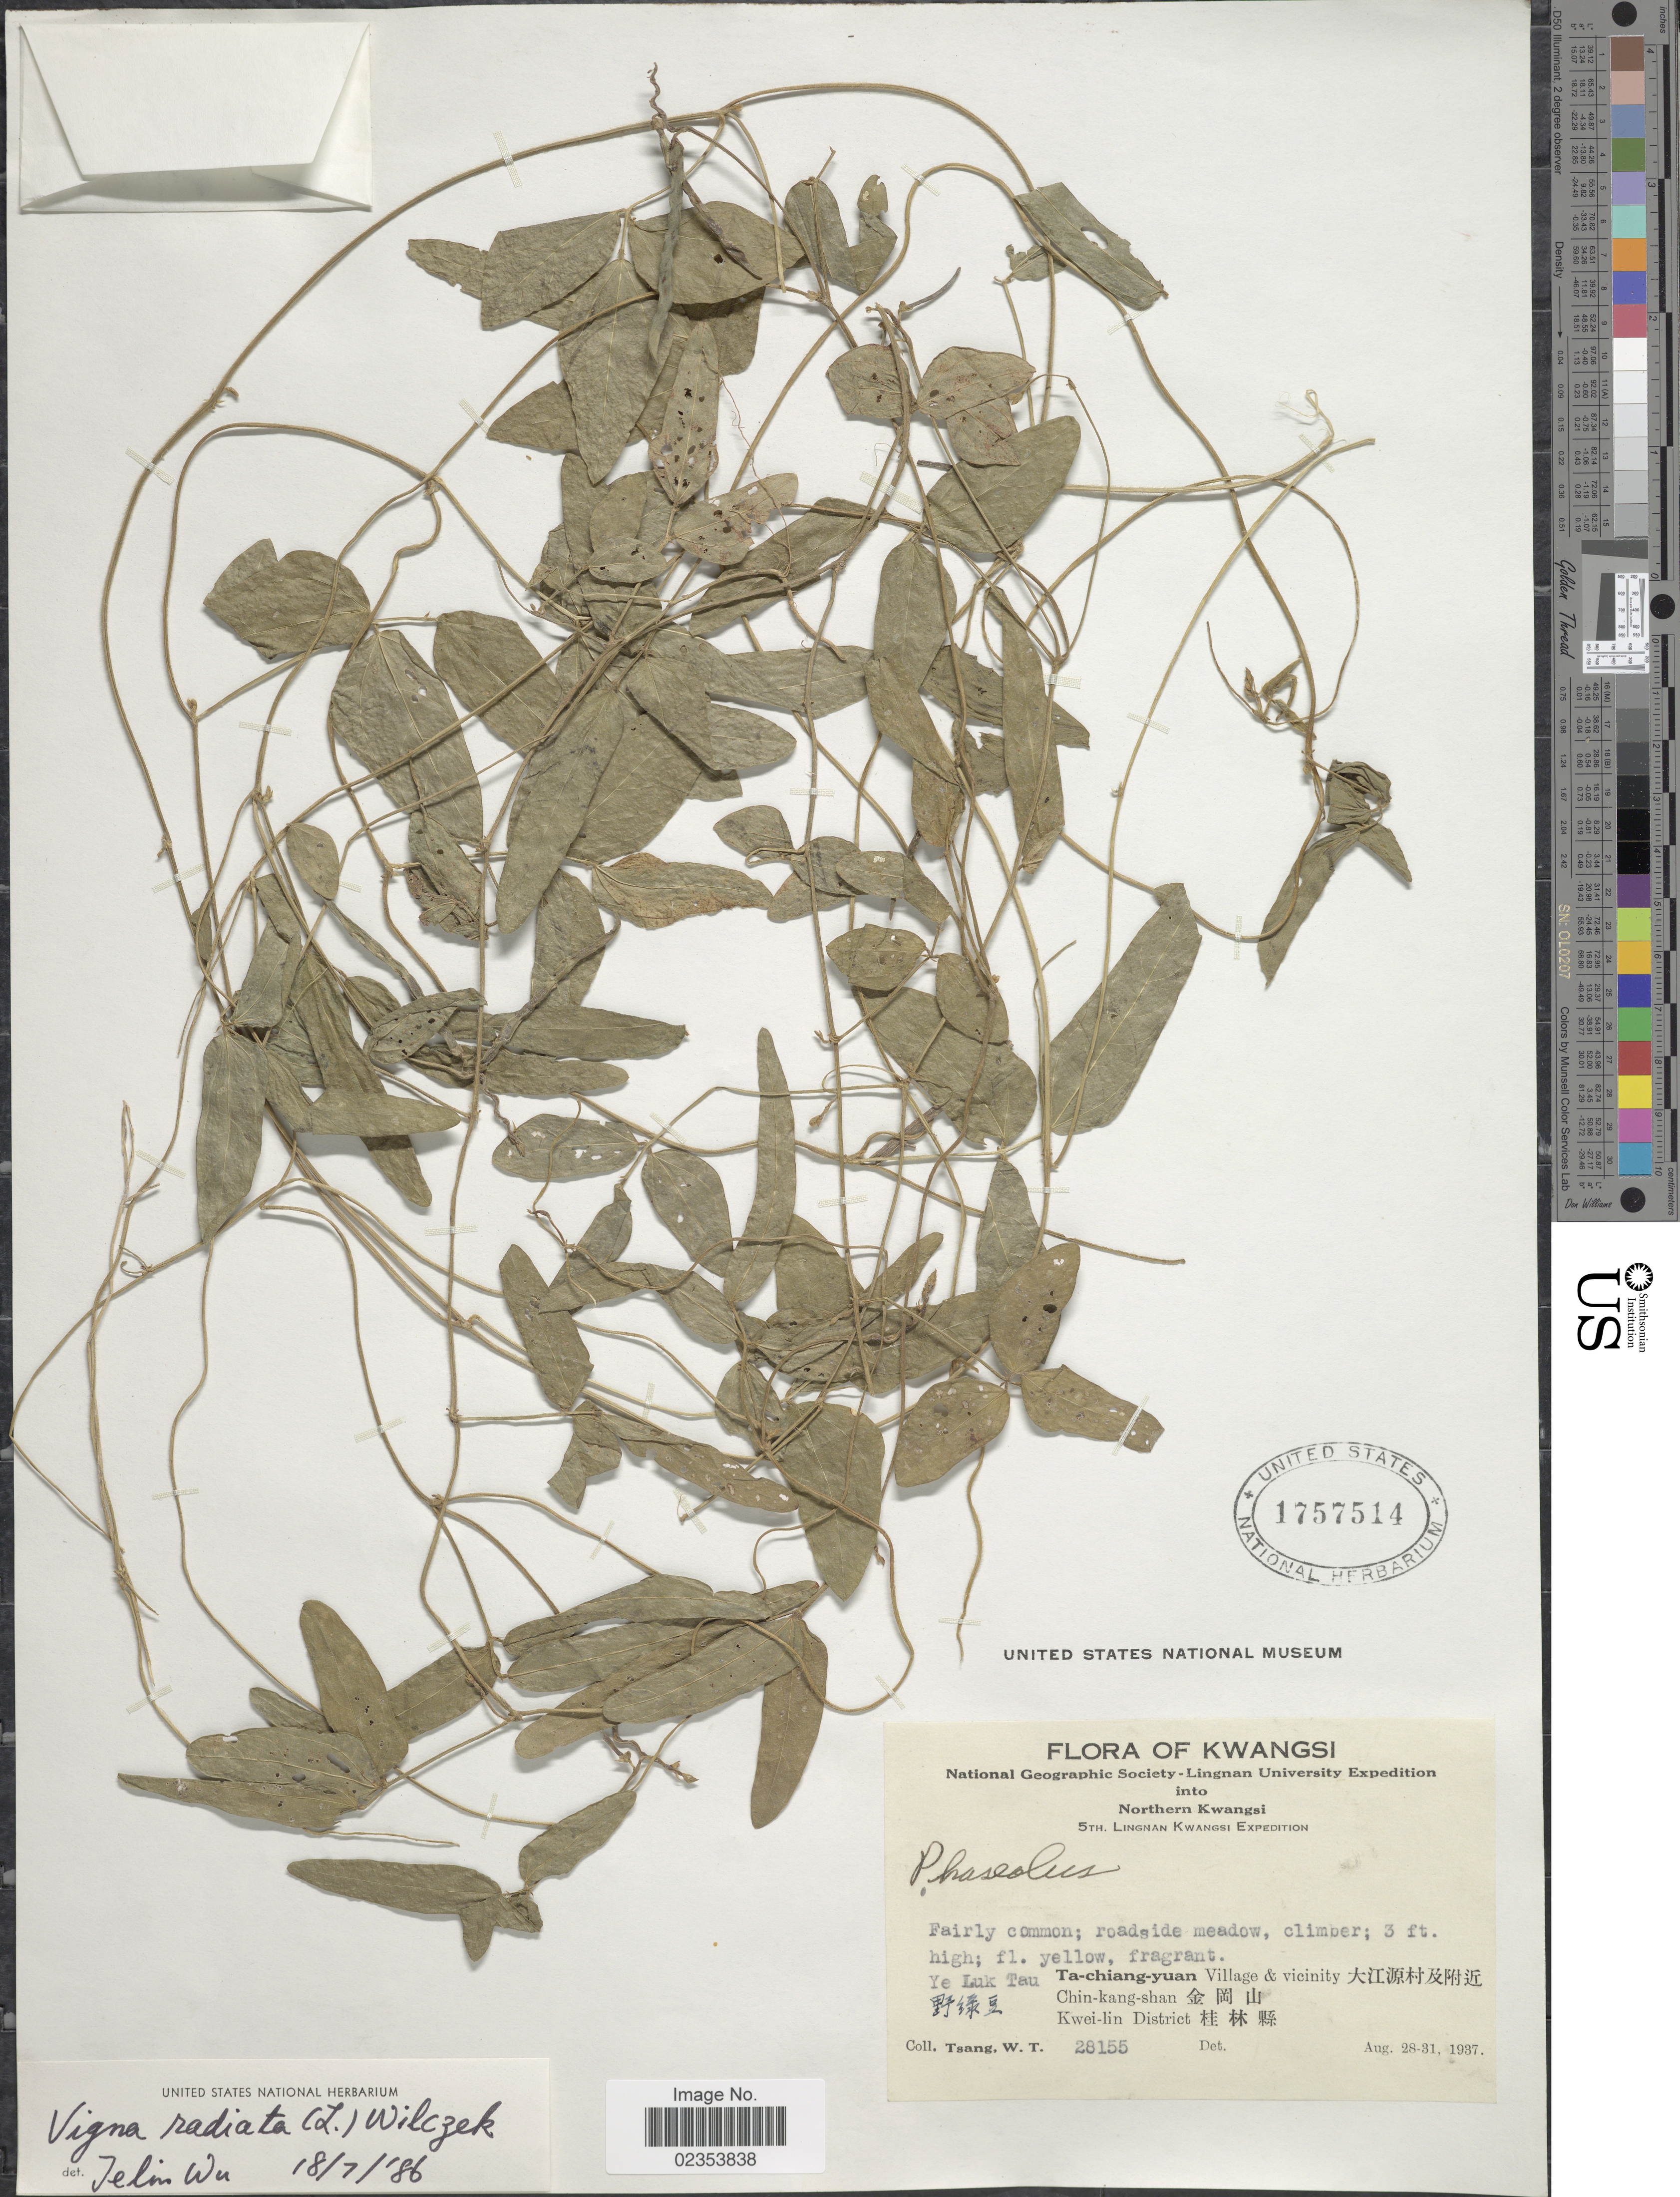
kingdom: Plantae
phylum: Tracheophyta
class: Magnoliopsida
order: Fabales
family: Fabaceae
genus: Vigna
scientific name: Vigna radiata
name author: (L.) R. Wilczek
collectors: W. T. Tsang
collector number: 28155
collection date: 1937-08-28/1937-08-31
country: China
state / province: Guangxi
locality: Kwangsi. Northern Kwangsi. Ye Luk Tau. Ta-chiang-yuan Village & vicinity. Chin-kang-shan Kwei-lin District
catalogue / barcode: US 1757541